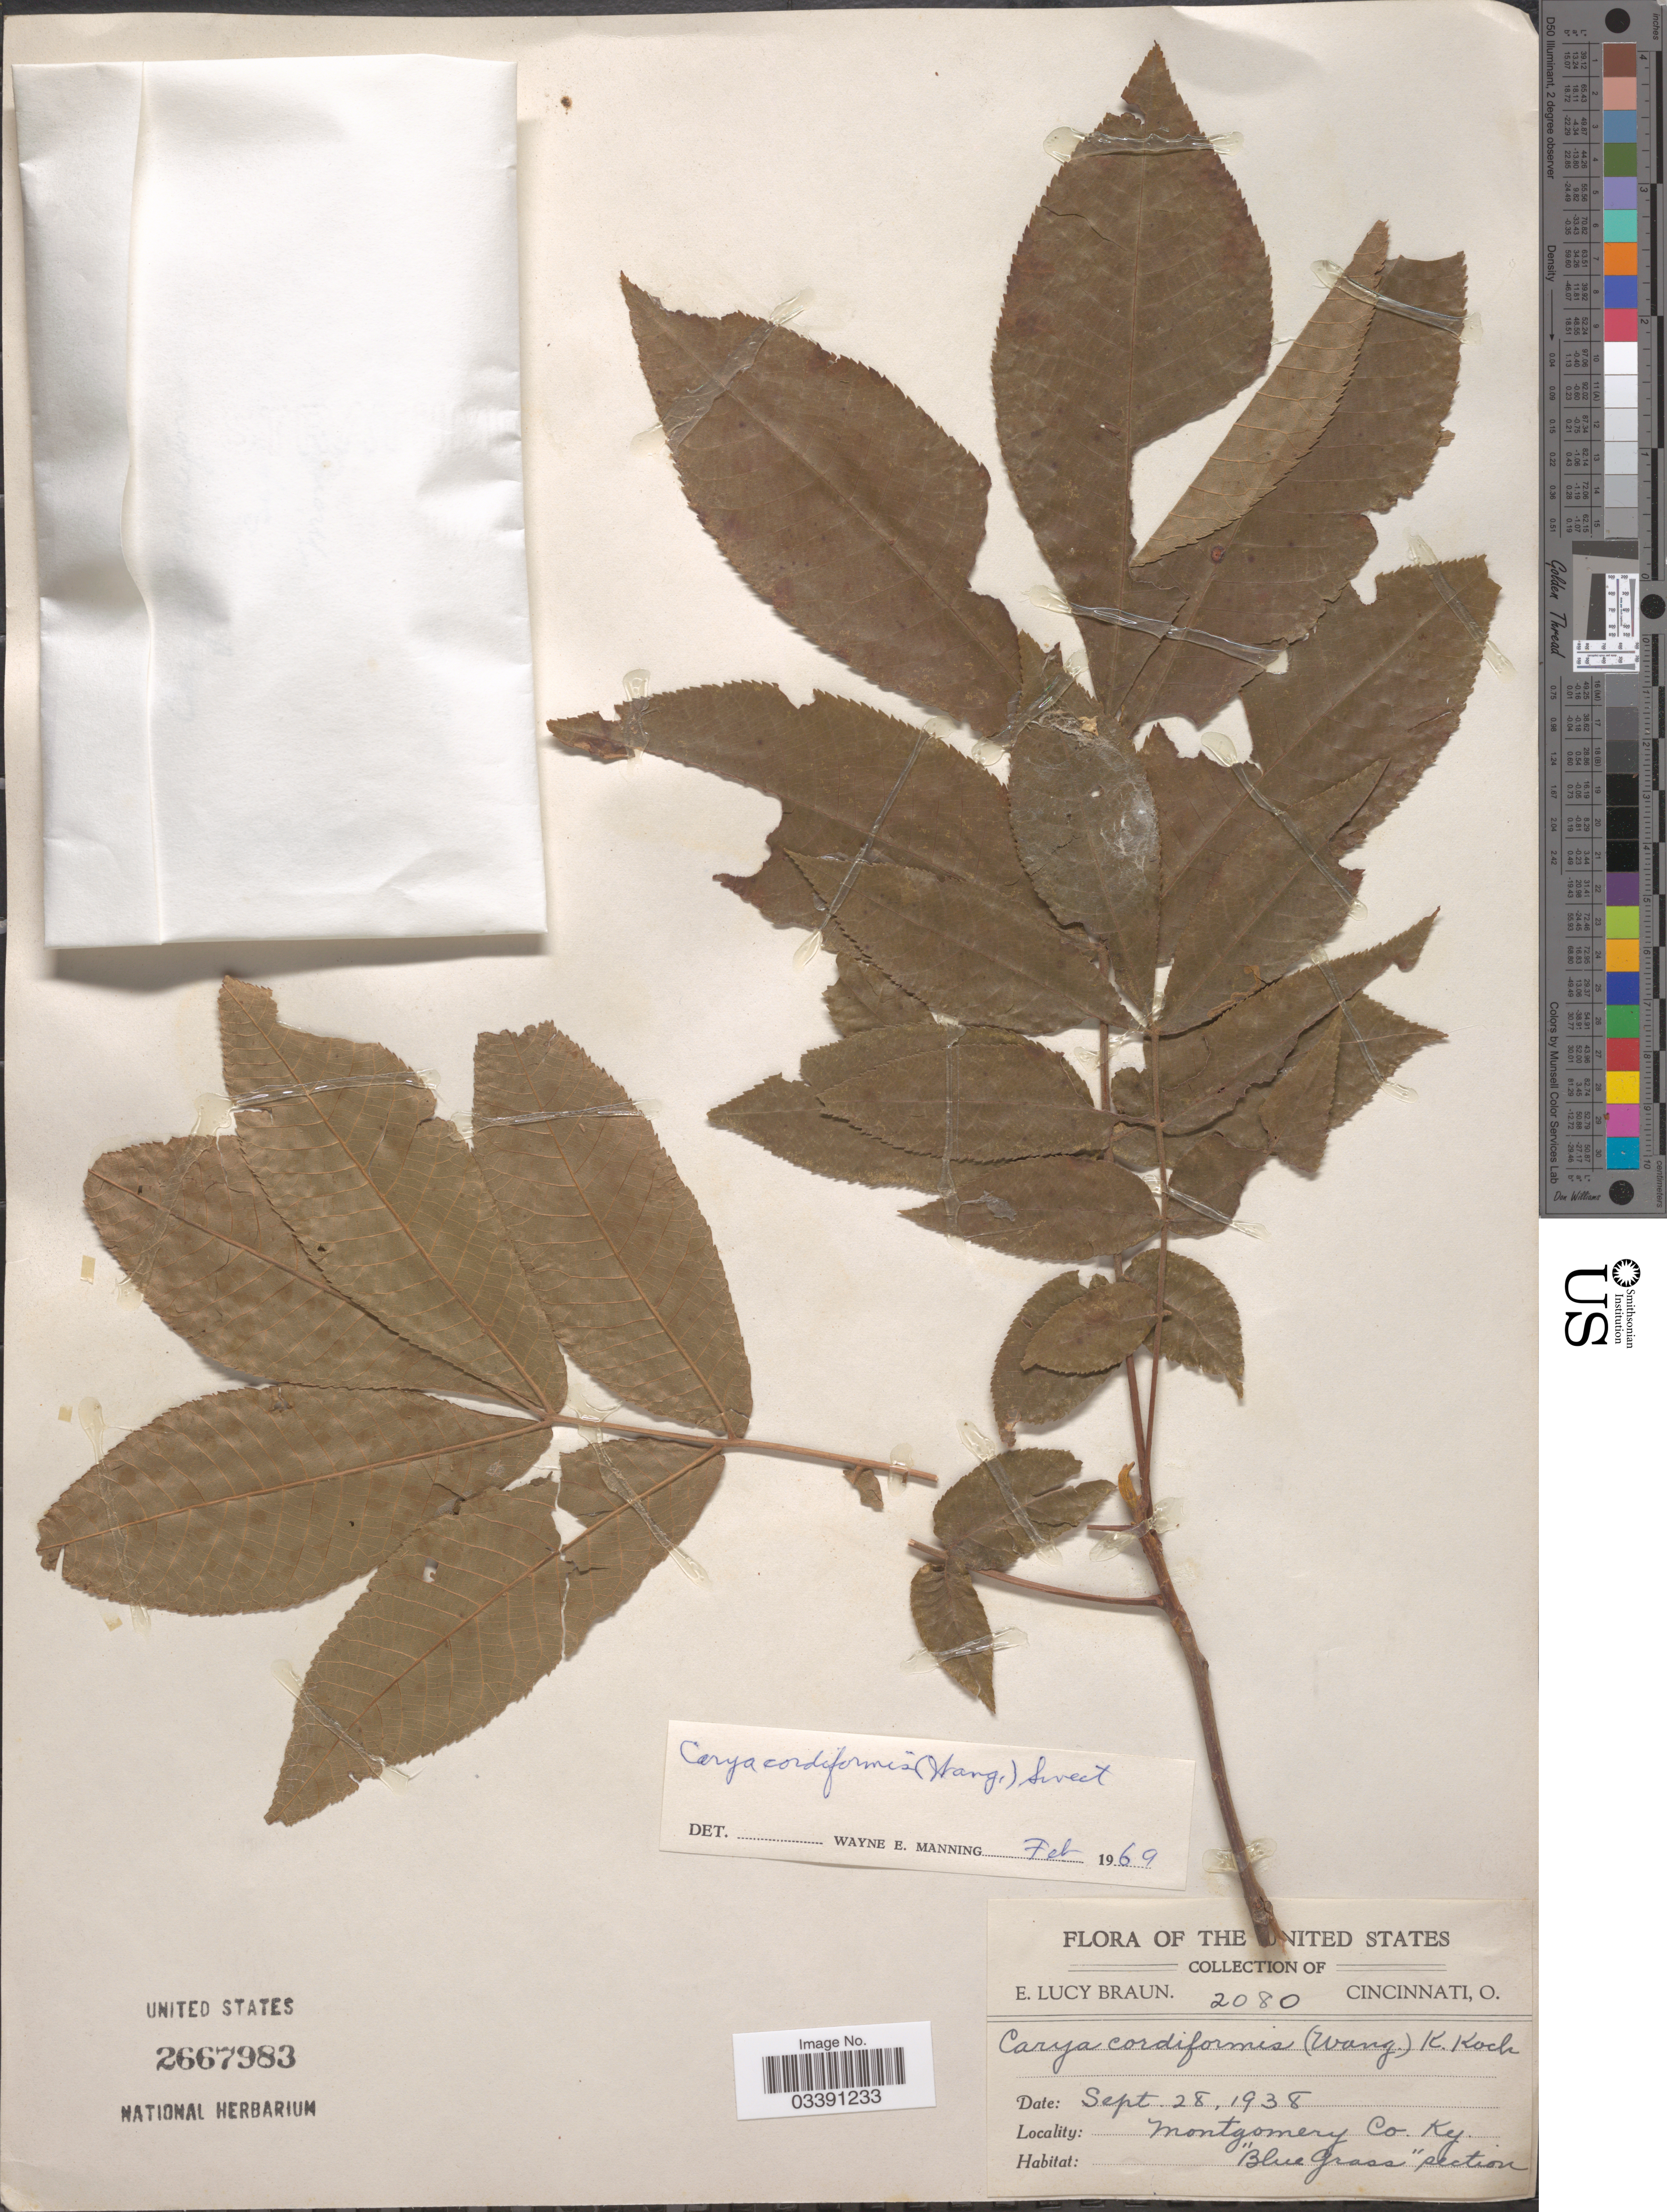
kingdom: Plantae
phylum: Tracheophyta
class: Magnoliopsida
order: Fagales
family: Juglandaceae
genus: Carya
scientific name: Carya cordiformis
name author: (Wangenh.) K. Koch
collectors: E. L. Braun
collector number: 2080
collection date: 1938-09-28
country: United States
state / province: Kentucky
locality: Montgomery Co. "Blue Grass" section.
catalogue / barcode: US 2667983